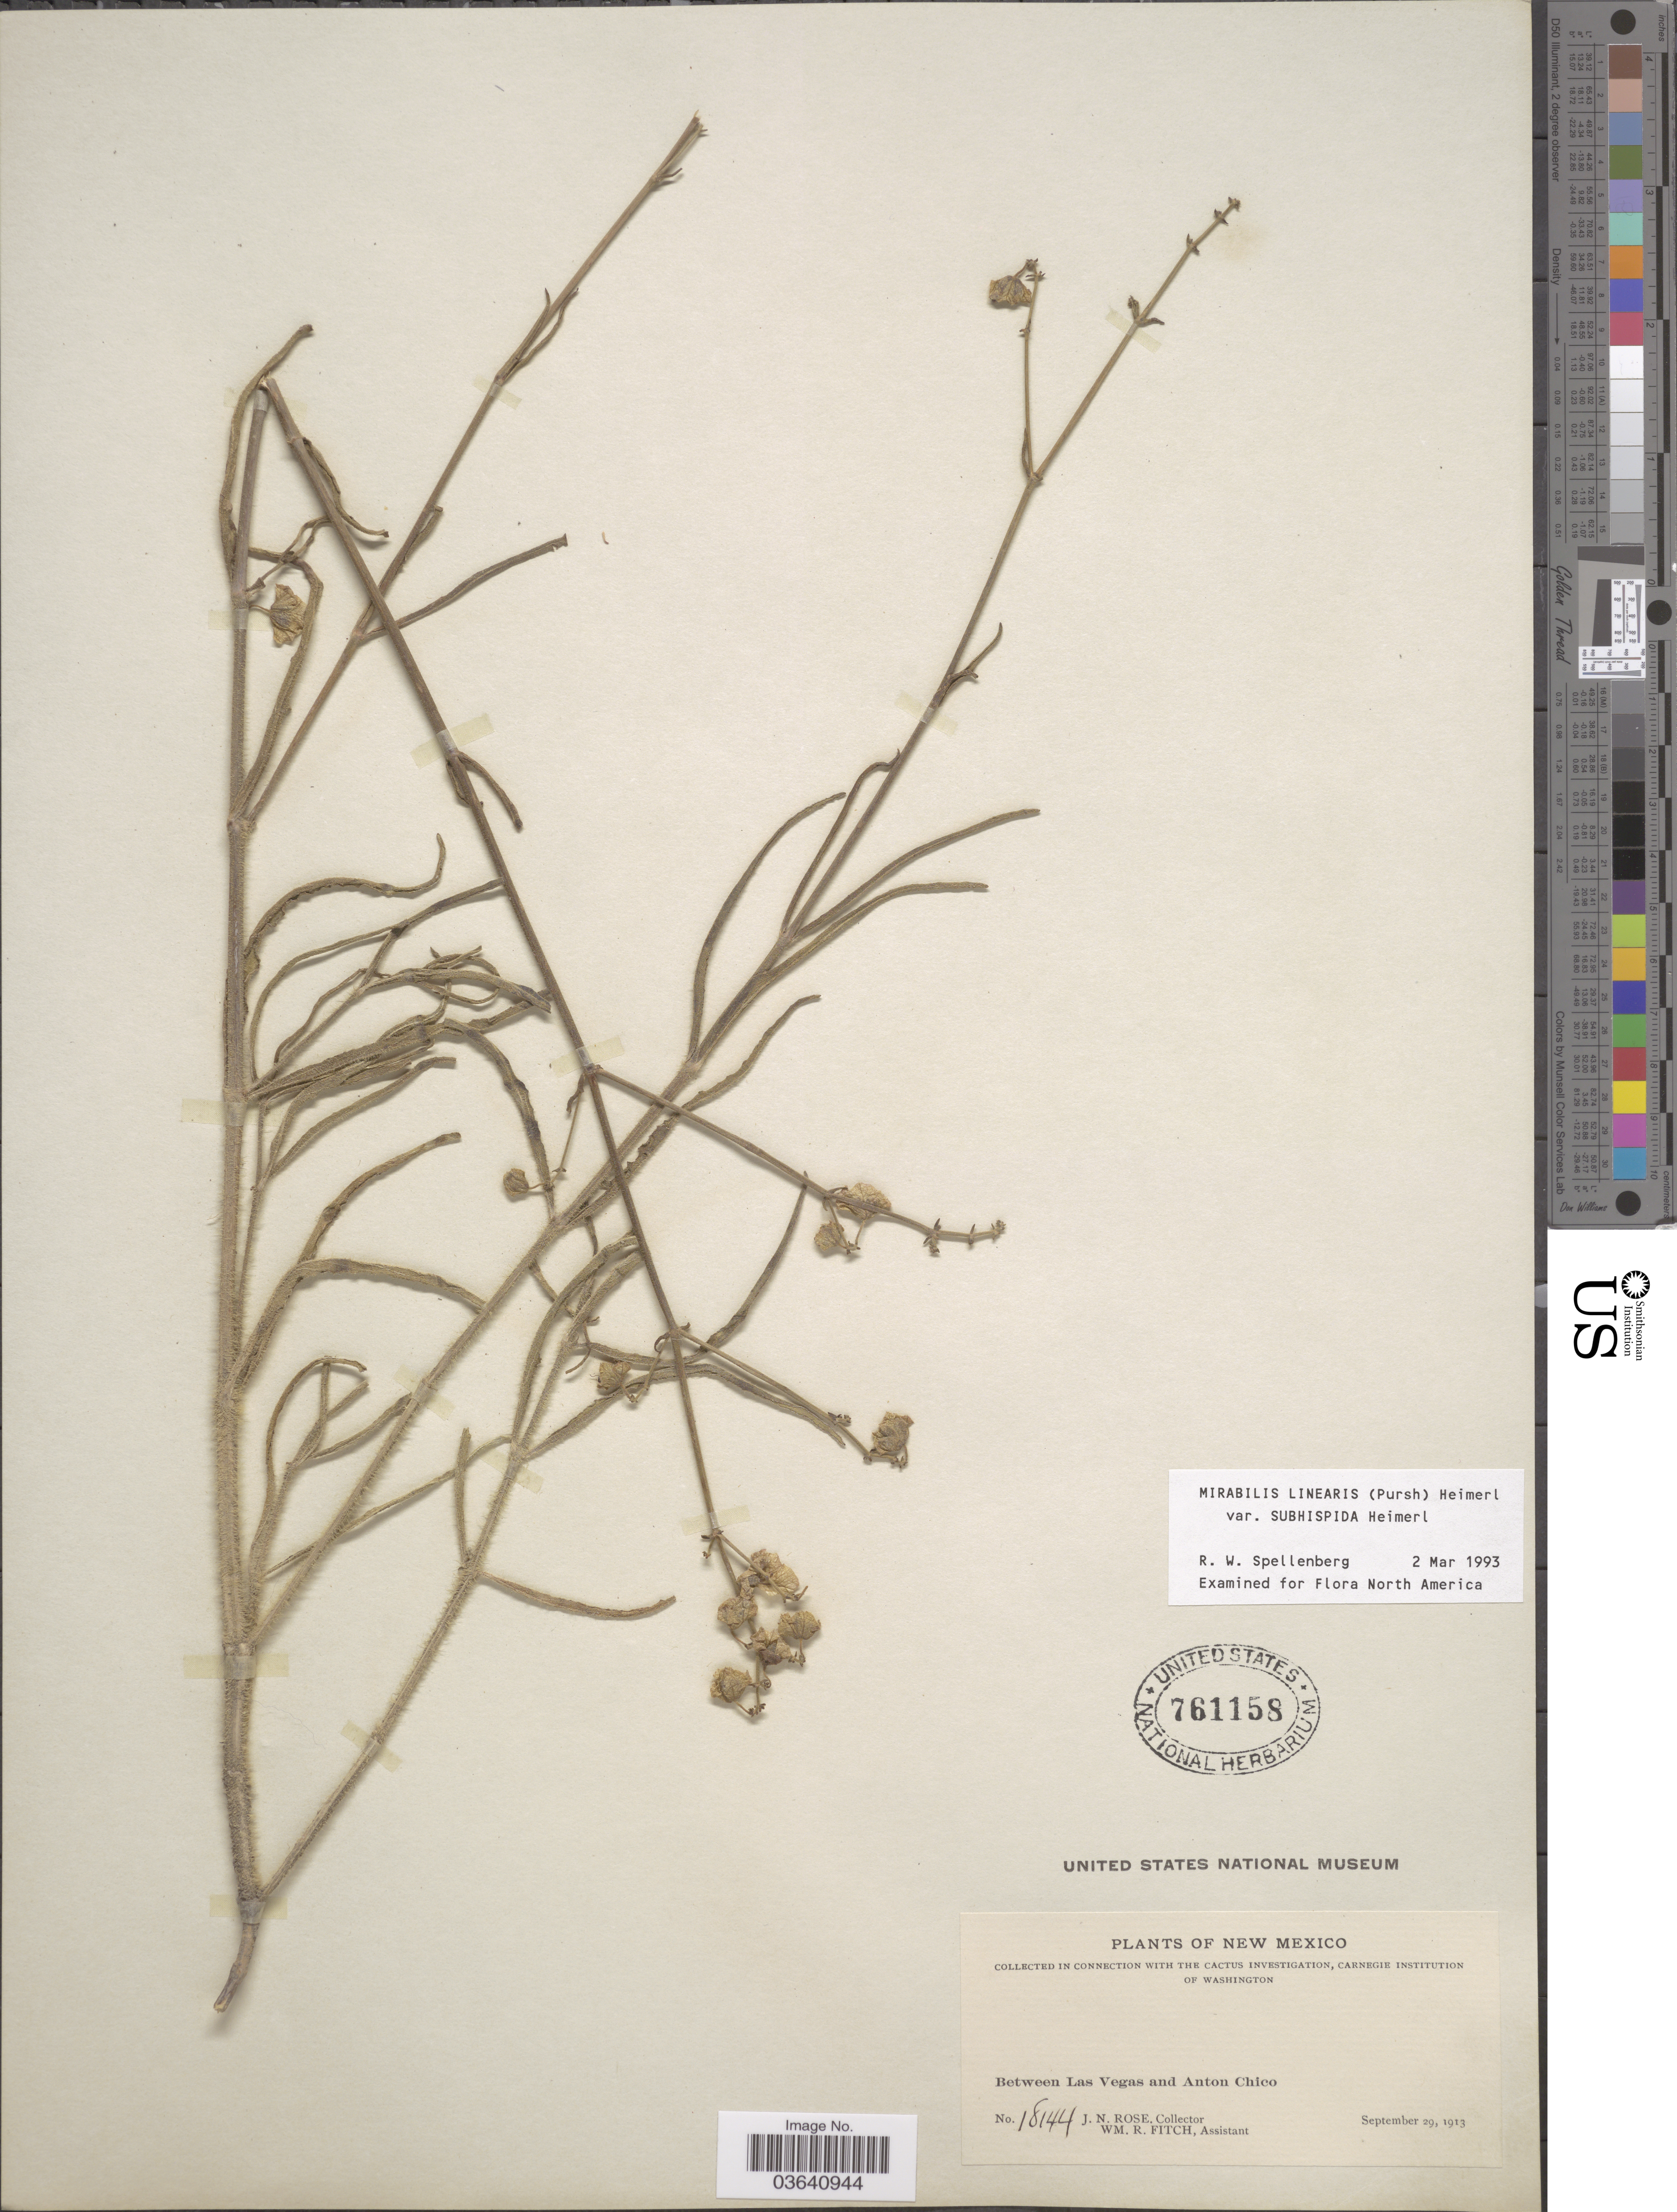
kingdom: Plantae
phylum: Tracheophyta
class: Magnoliopsida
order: Caryophyllales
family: Nyctaginaceae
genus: Mirabilis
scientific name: Mirabilis linearis var. subhispida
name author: (Heimerl) Spellenb.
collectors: J. N. Rose & W. R. Fitch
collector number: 18144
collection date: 1913-09-29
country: United States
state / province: New Mexico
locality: Between Las Vegas and Anton Chico.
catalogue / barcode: US 761158